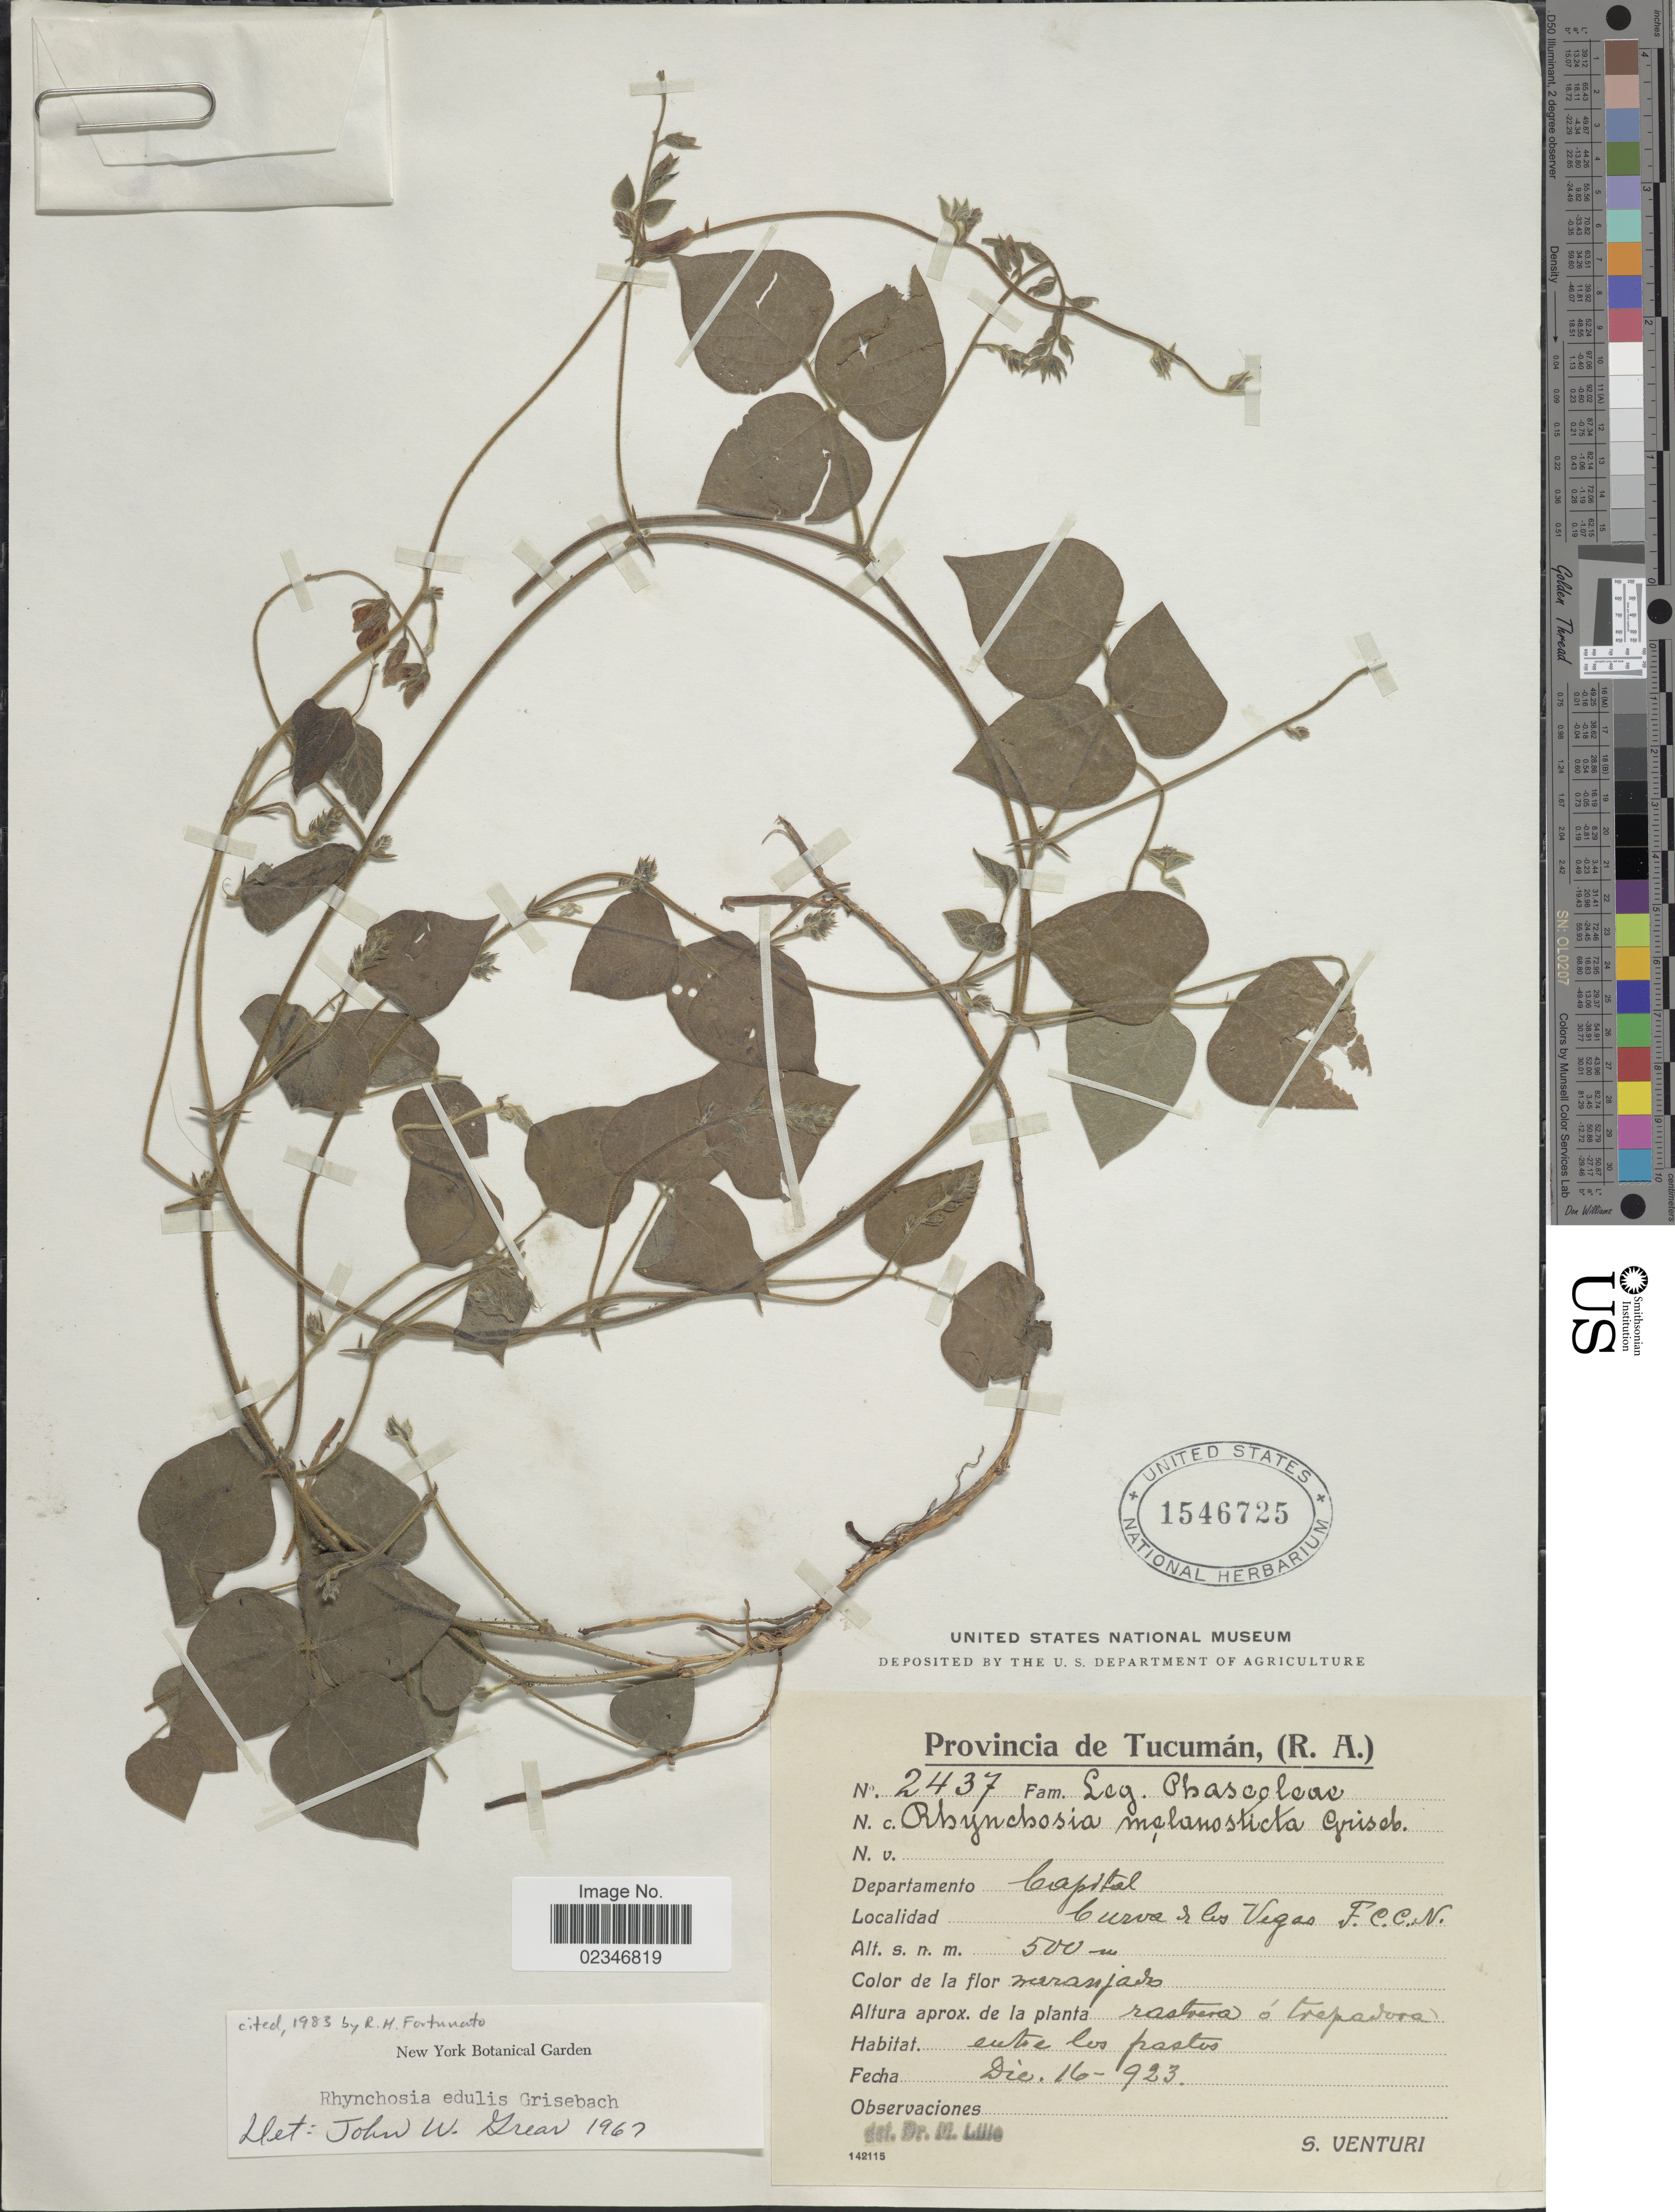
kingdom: Plantae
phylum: Tracheophyta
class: Magnoliopsida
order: Fabales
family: Fabaceae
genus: Rhynchosia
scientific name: Rhynchosia edulis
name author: Griseb.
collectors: S. Venturi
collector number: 2437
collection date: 1923-12-16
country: Argentina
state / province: Tucuman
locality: Departamento Capital, Curva de los Vegas, F.C.C.N.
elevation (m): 500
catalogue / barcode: US 1546725